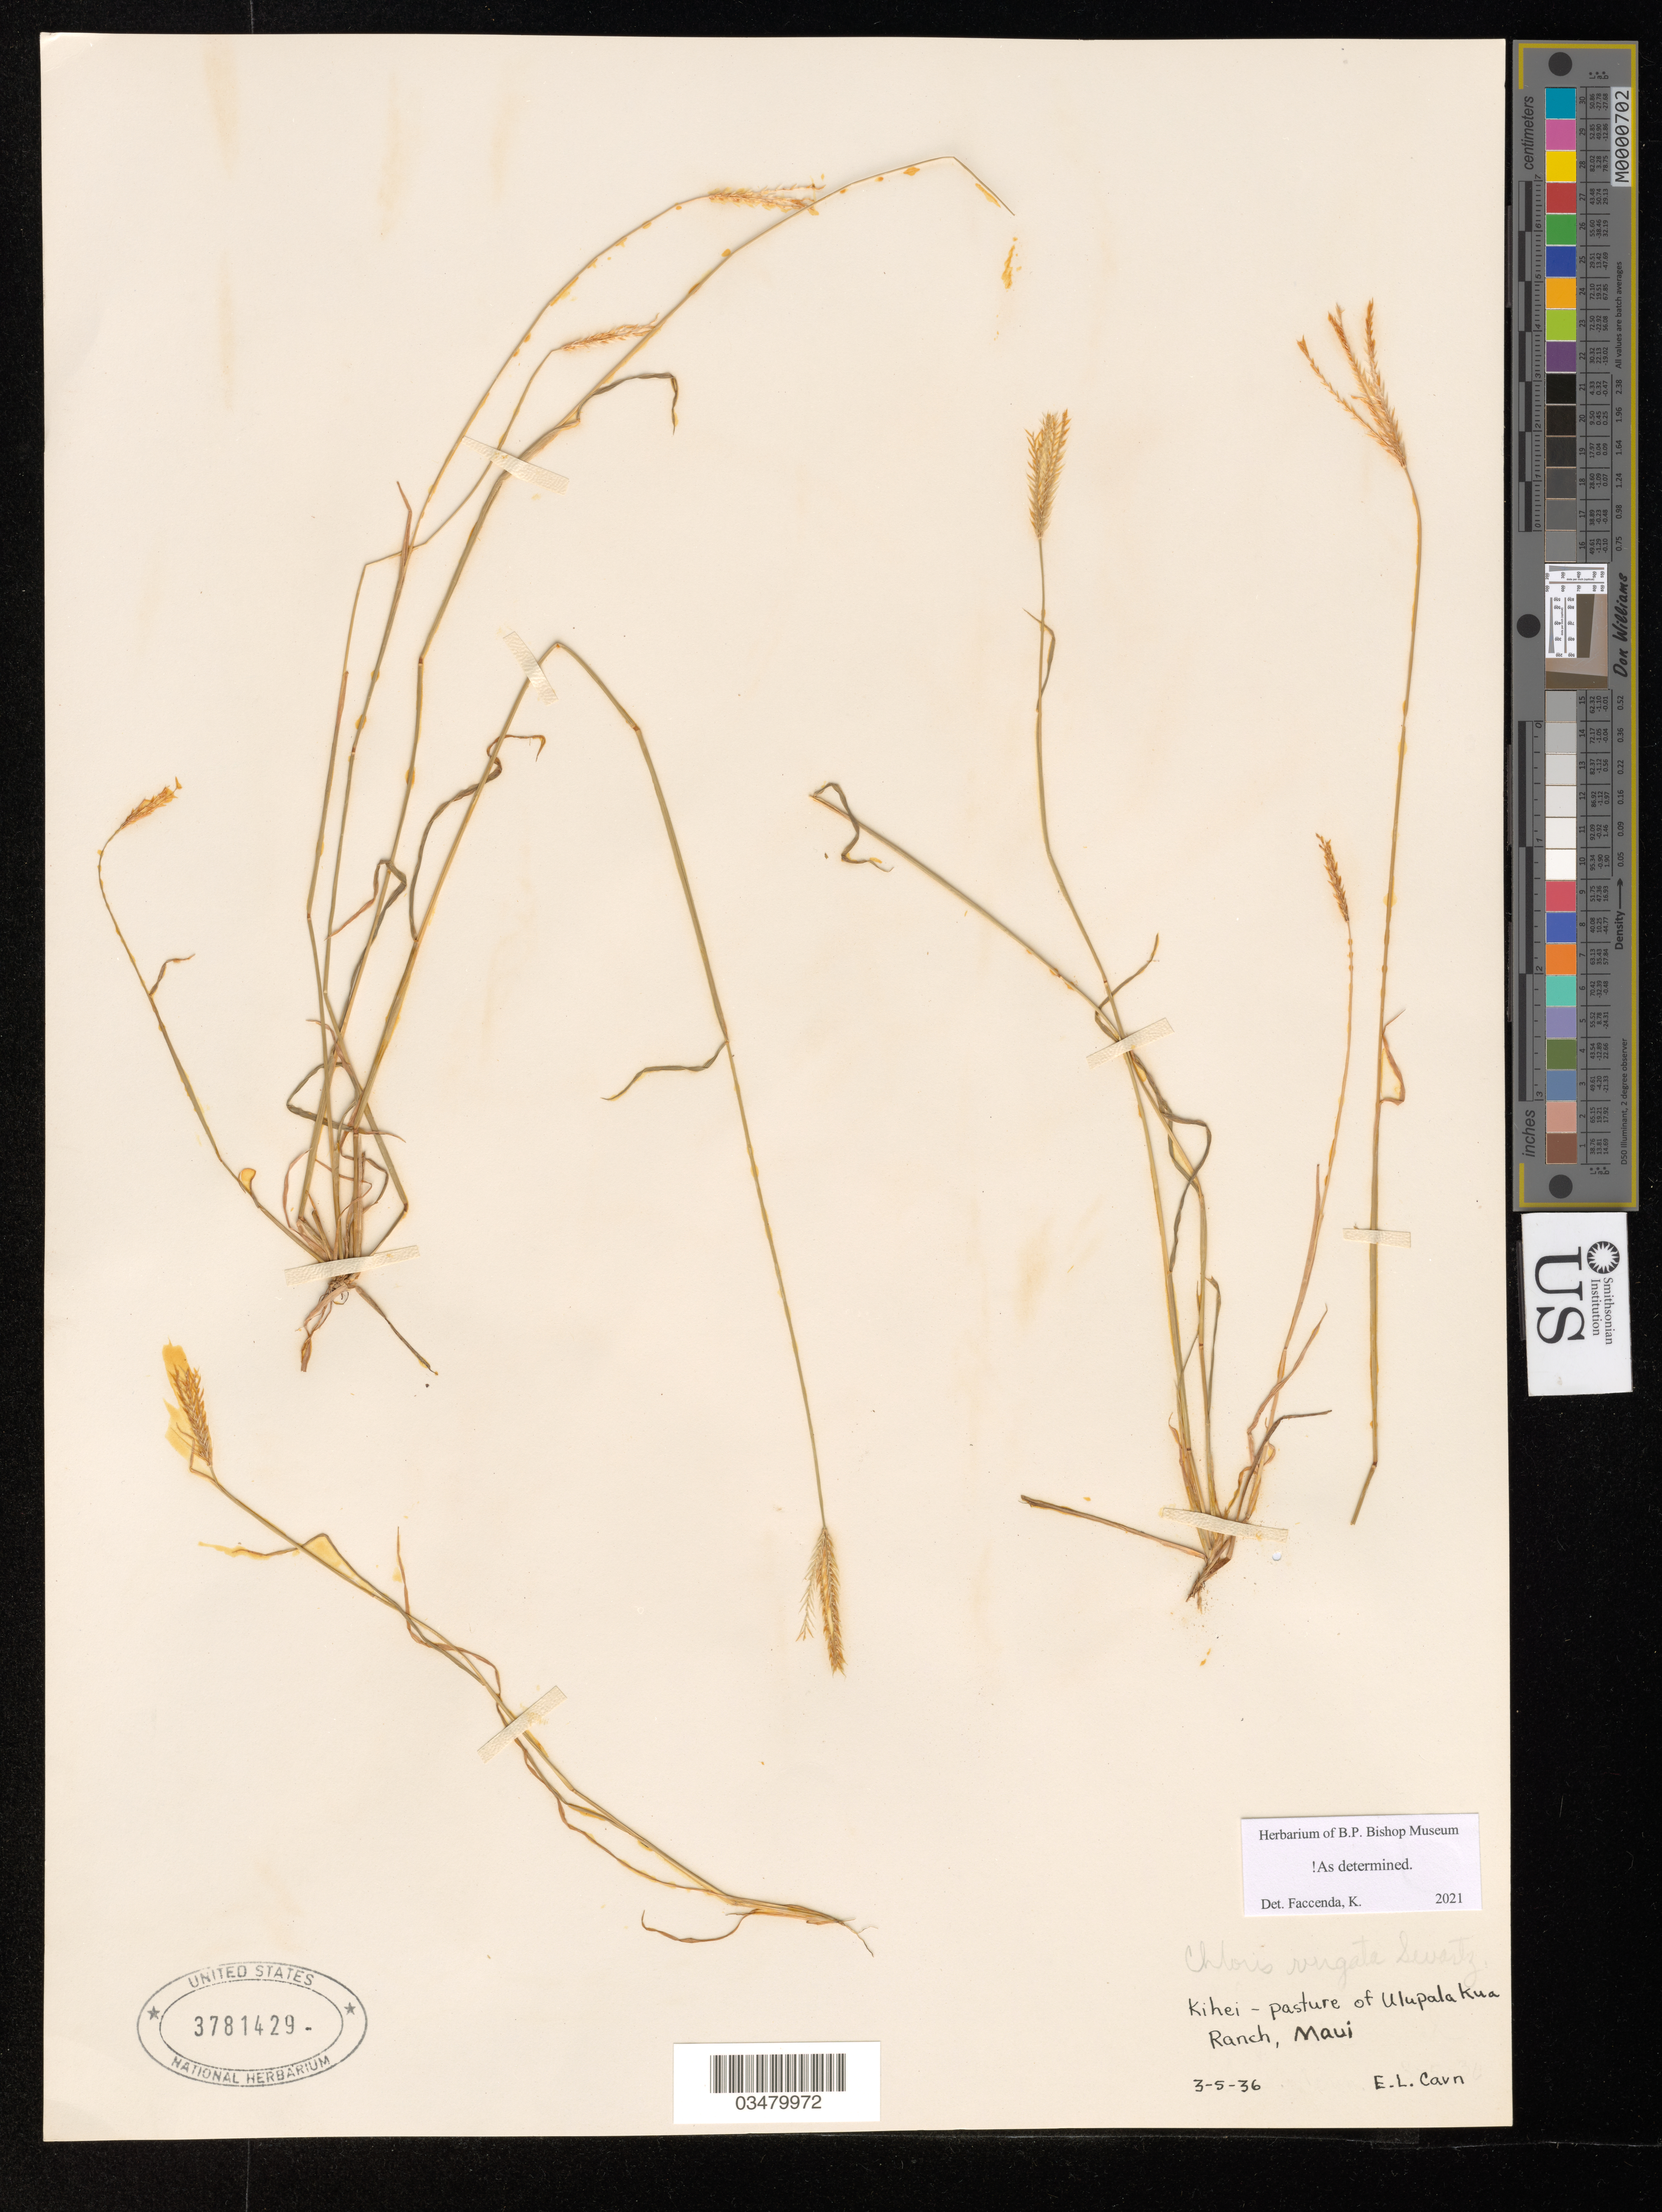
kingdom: Plantae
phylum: Tracheophyta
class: Liliopsida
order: Poales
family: Poaceae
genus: Chloris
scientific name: Chloris virgata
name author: Sw.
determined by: Faccenda, K.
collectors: E. Cavn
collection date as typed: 3-5-36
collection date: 1936-03-05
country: United States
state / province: Hawaii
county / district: Maui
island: Maui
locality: Kihei, pasture of Ulupala Kua Ranch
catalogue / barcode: US 3781429